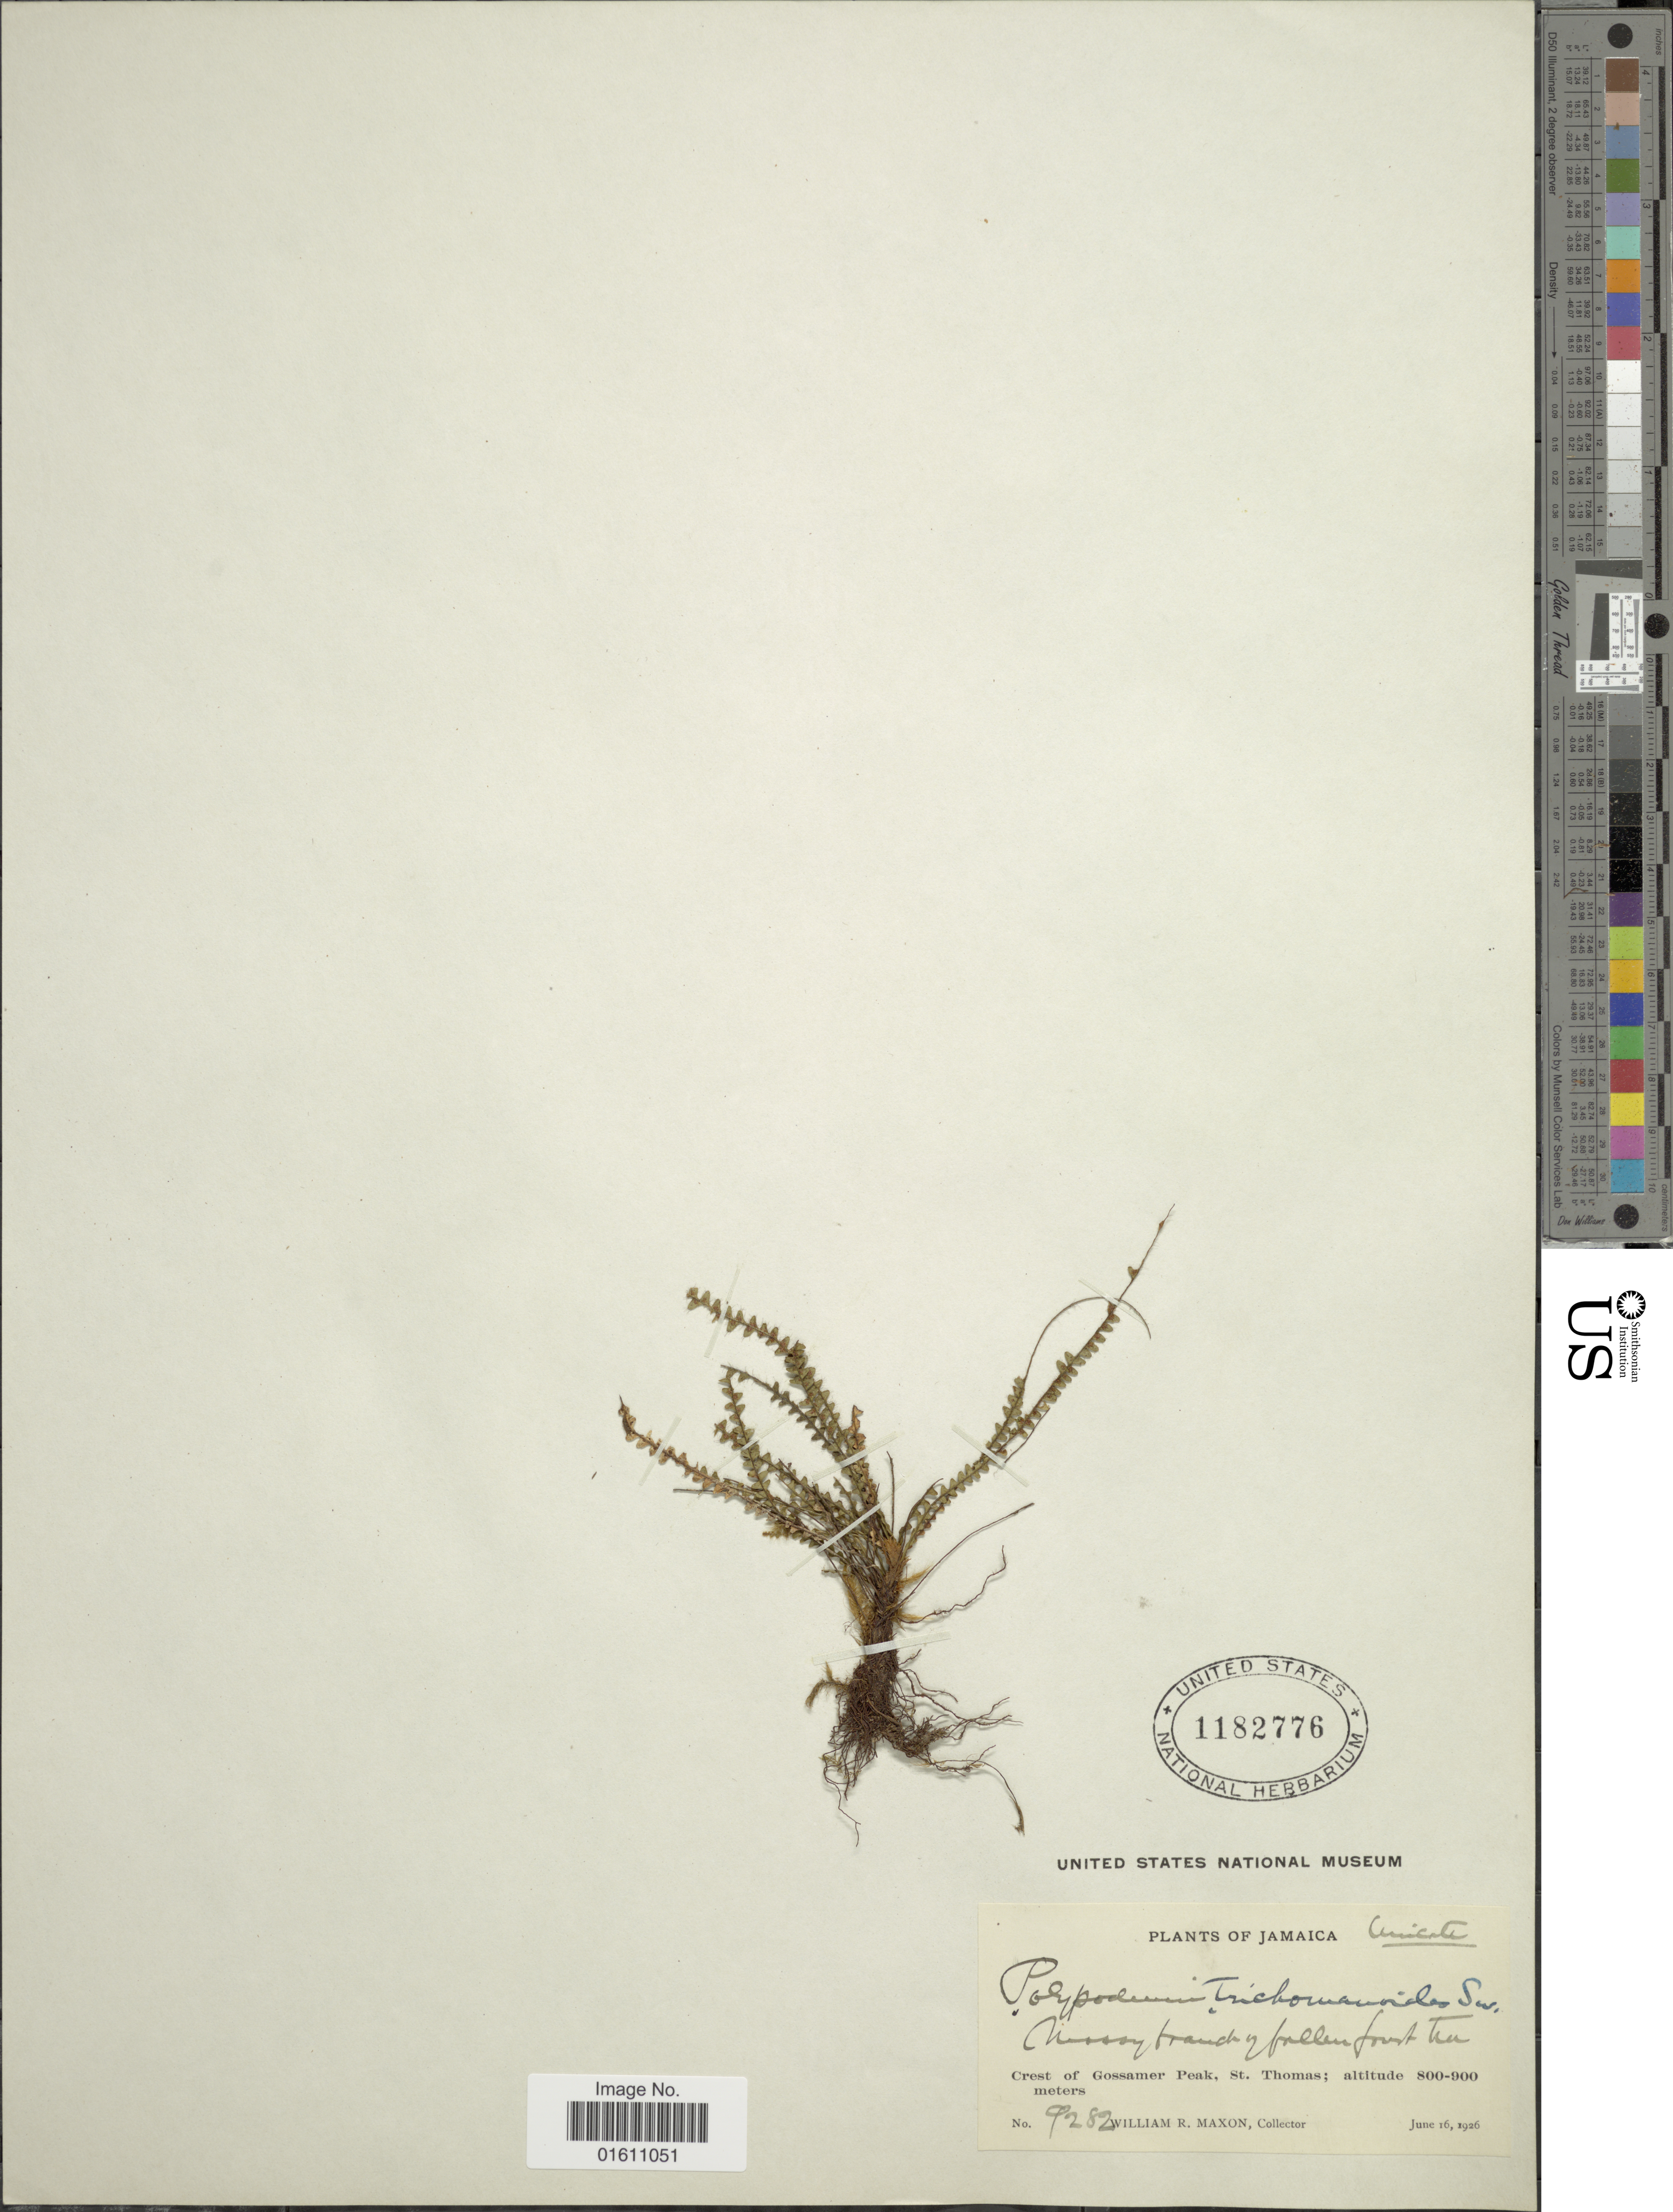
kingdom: Plantae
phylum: Tracheophyta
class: Polypodiopsida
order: Polypodiales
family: Polypodiaceae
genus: Moranopteris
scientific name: Moranopteris trichomanoides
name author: (Sw.) R. Y. Hirai & J. Prado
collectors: W. R. Maxon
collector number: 9282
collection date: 1926-06-16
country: Jamaica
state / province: Saint Thomas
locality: Crest of Gossamer Peak, St. Thomas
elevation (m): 800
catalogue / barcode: US 1182776